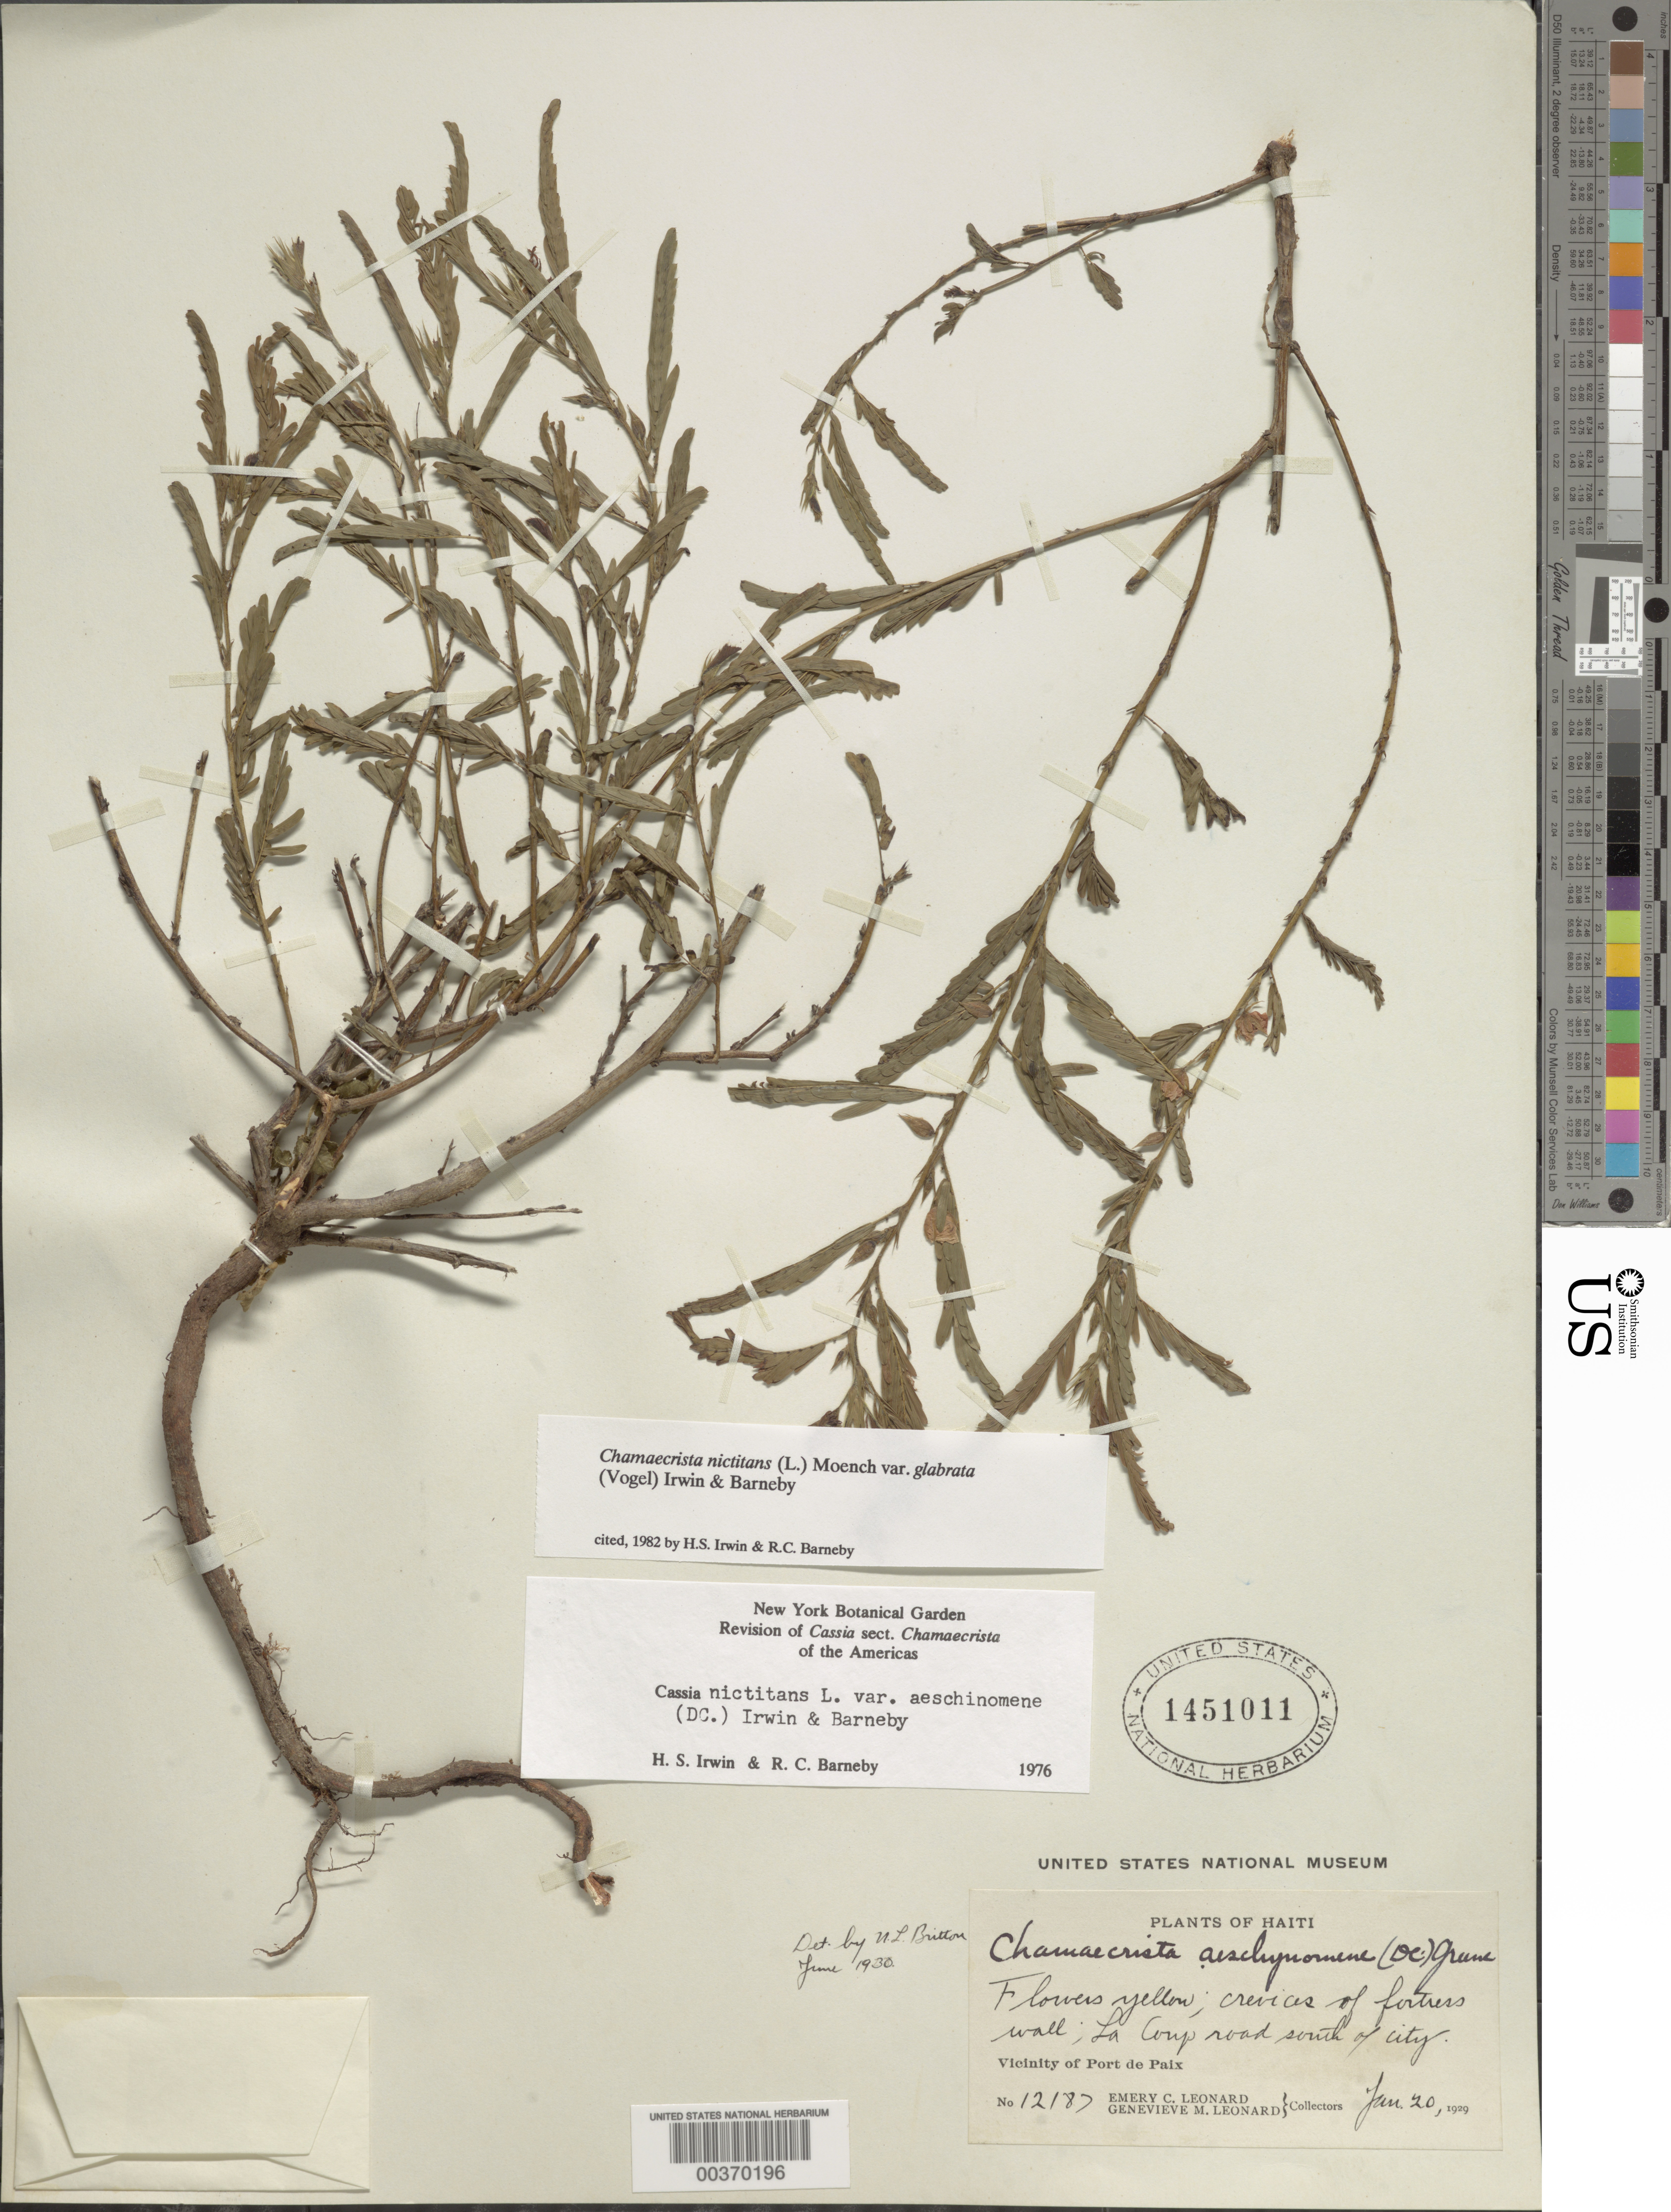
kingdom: Plantae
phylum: Tracheophyta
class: Magnoliopsida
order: Fabales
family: Fabaceae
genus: Chamaecrista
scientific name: Chamaecrista nictitans var. glabrata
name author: (Vogel) H.S. Irwin & Barneby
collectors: E. C. Leonard & G. M. Leonard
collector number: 12187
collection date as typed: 20 Jan 1929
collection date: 1929-01-20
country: Haiti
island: Hispaniola Island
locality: La coup road s of city; vicinity of port de paix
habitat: Crevices of fortress wall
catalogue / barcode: US 1451011